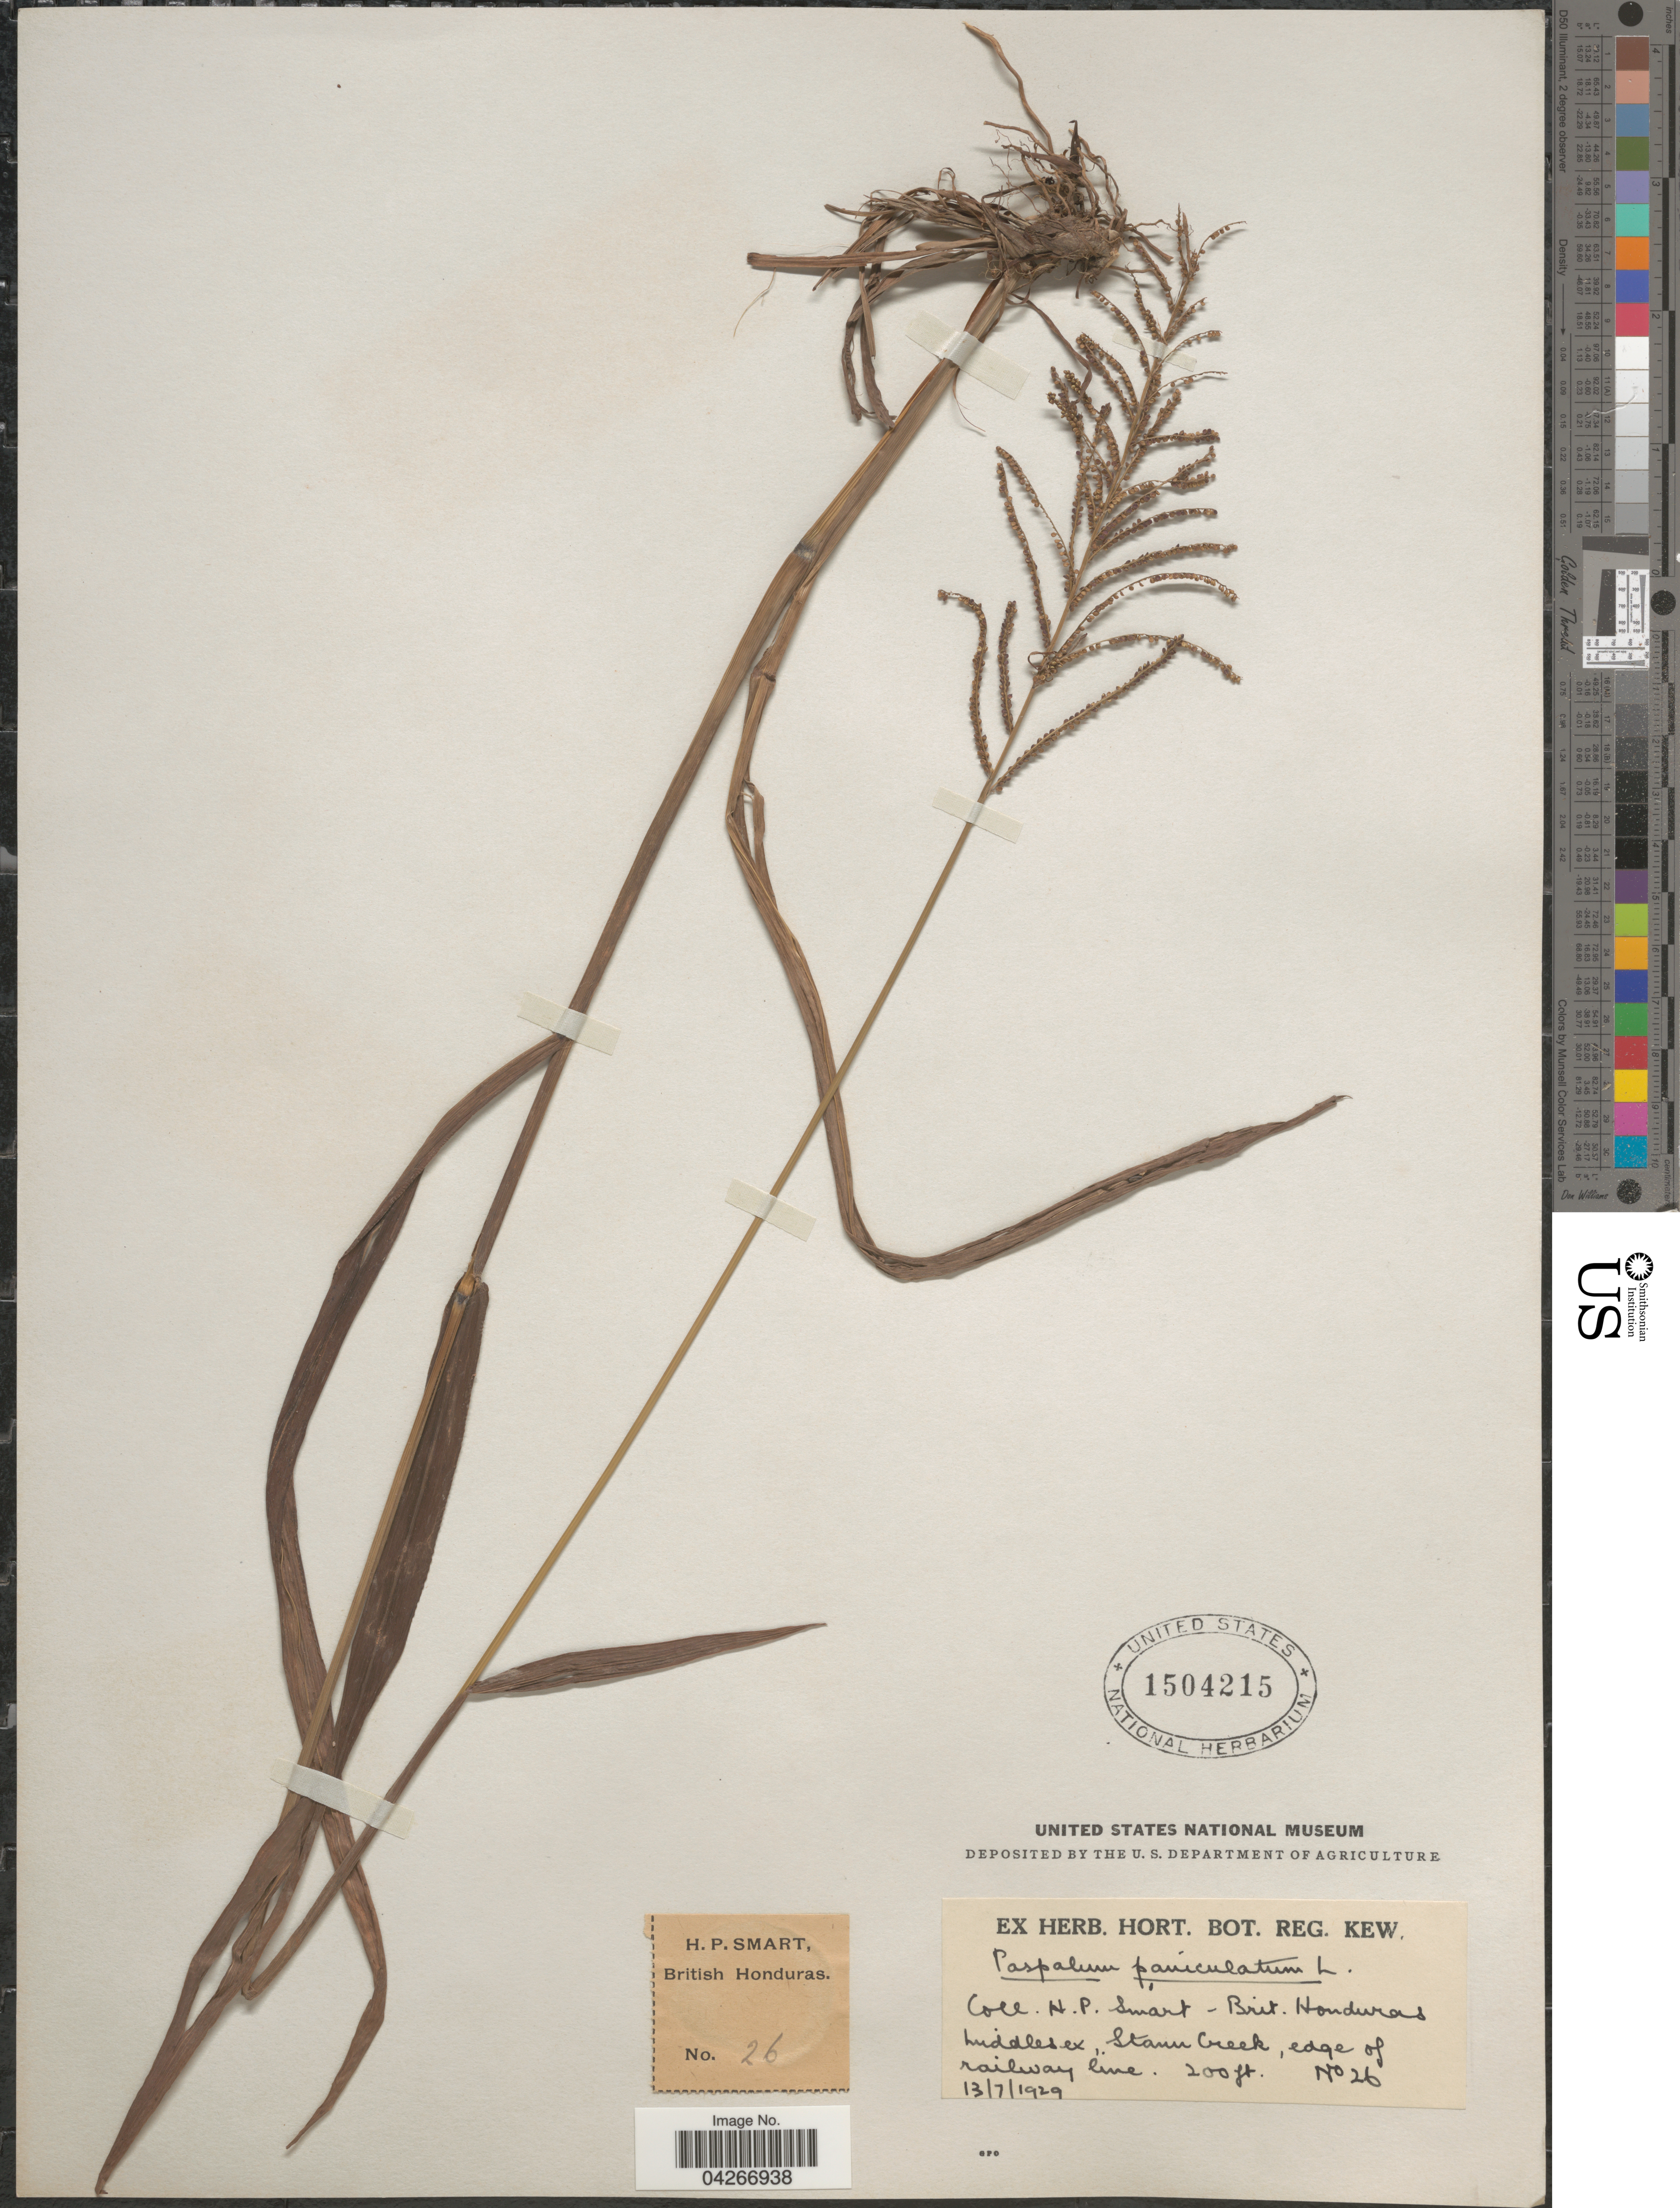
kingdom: Plantae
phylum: Tracheophyta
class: Liliopsida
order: Poales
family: Poaceae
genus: Paspalum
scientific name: Paspalum paniculatum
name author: L.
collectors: H. Smith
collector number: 26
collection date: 1929-07-13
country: Belize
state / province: Stann Creek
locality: British Honduras. Middlesex, edge of railway line.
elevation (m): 61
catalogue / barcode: US 1504215